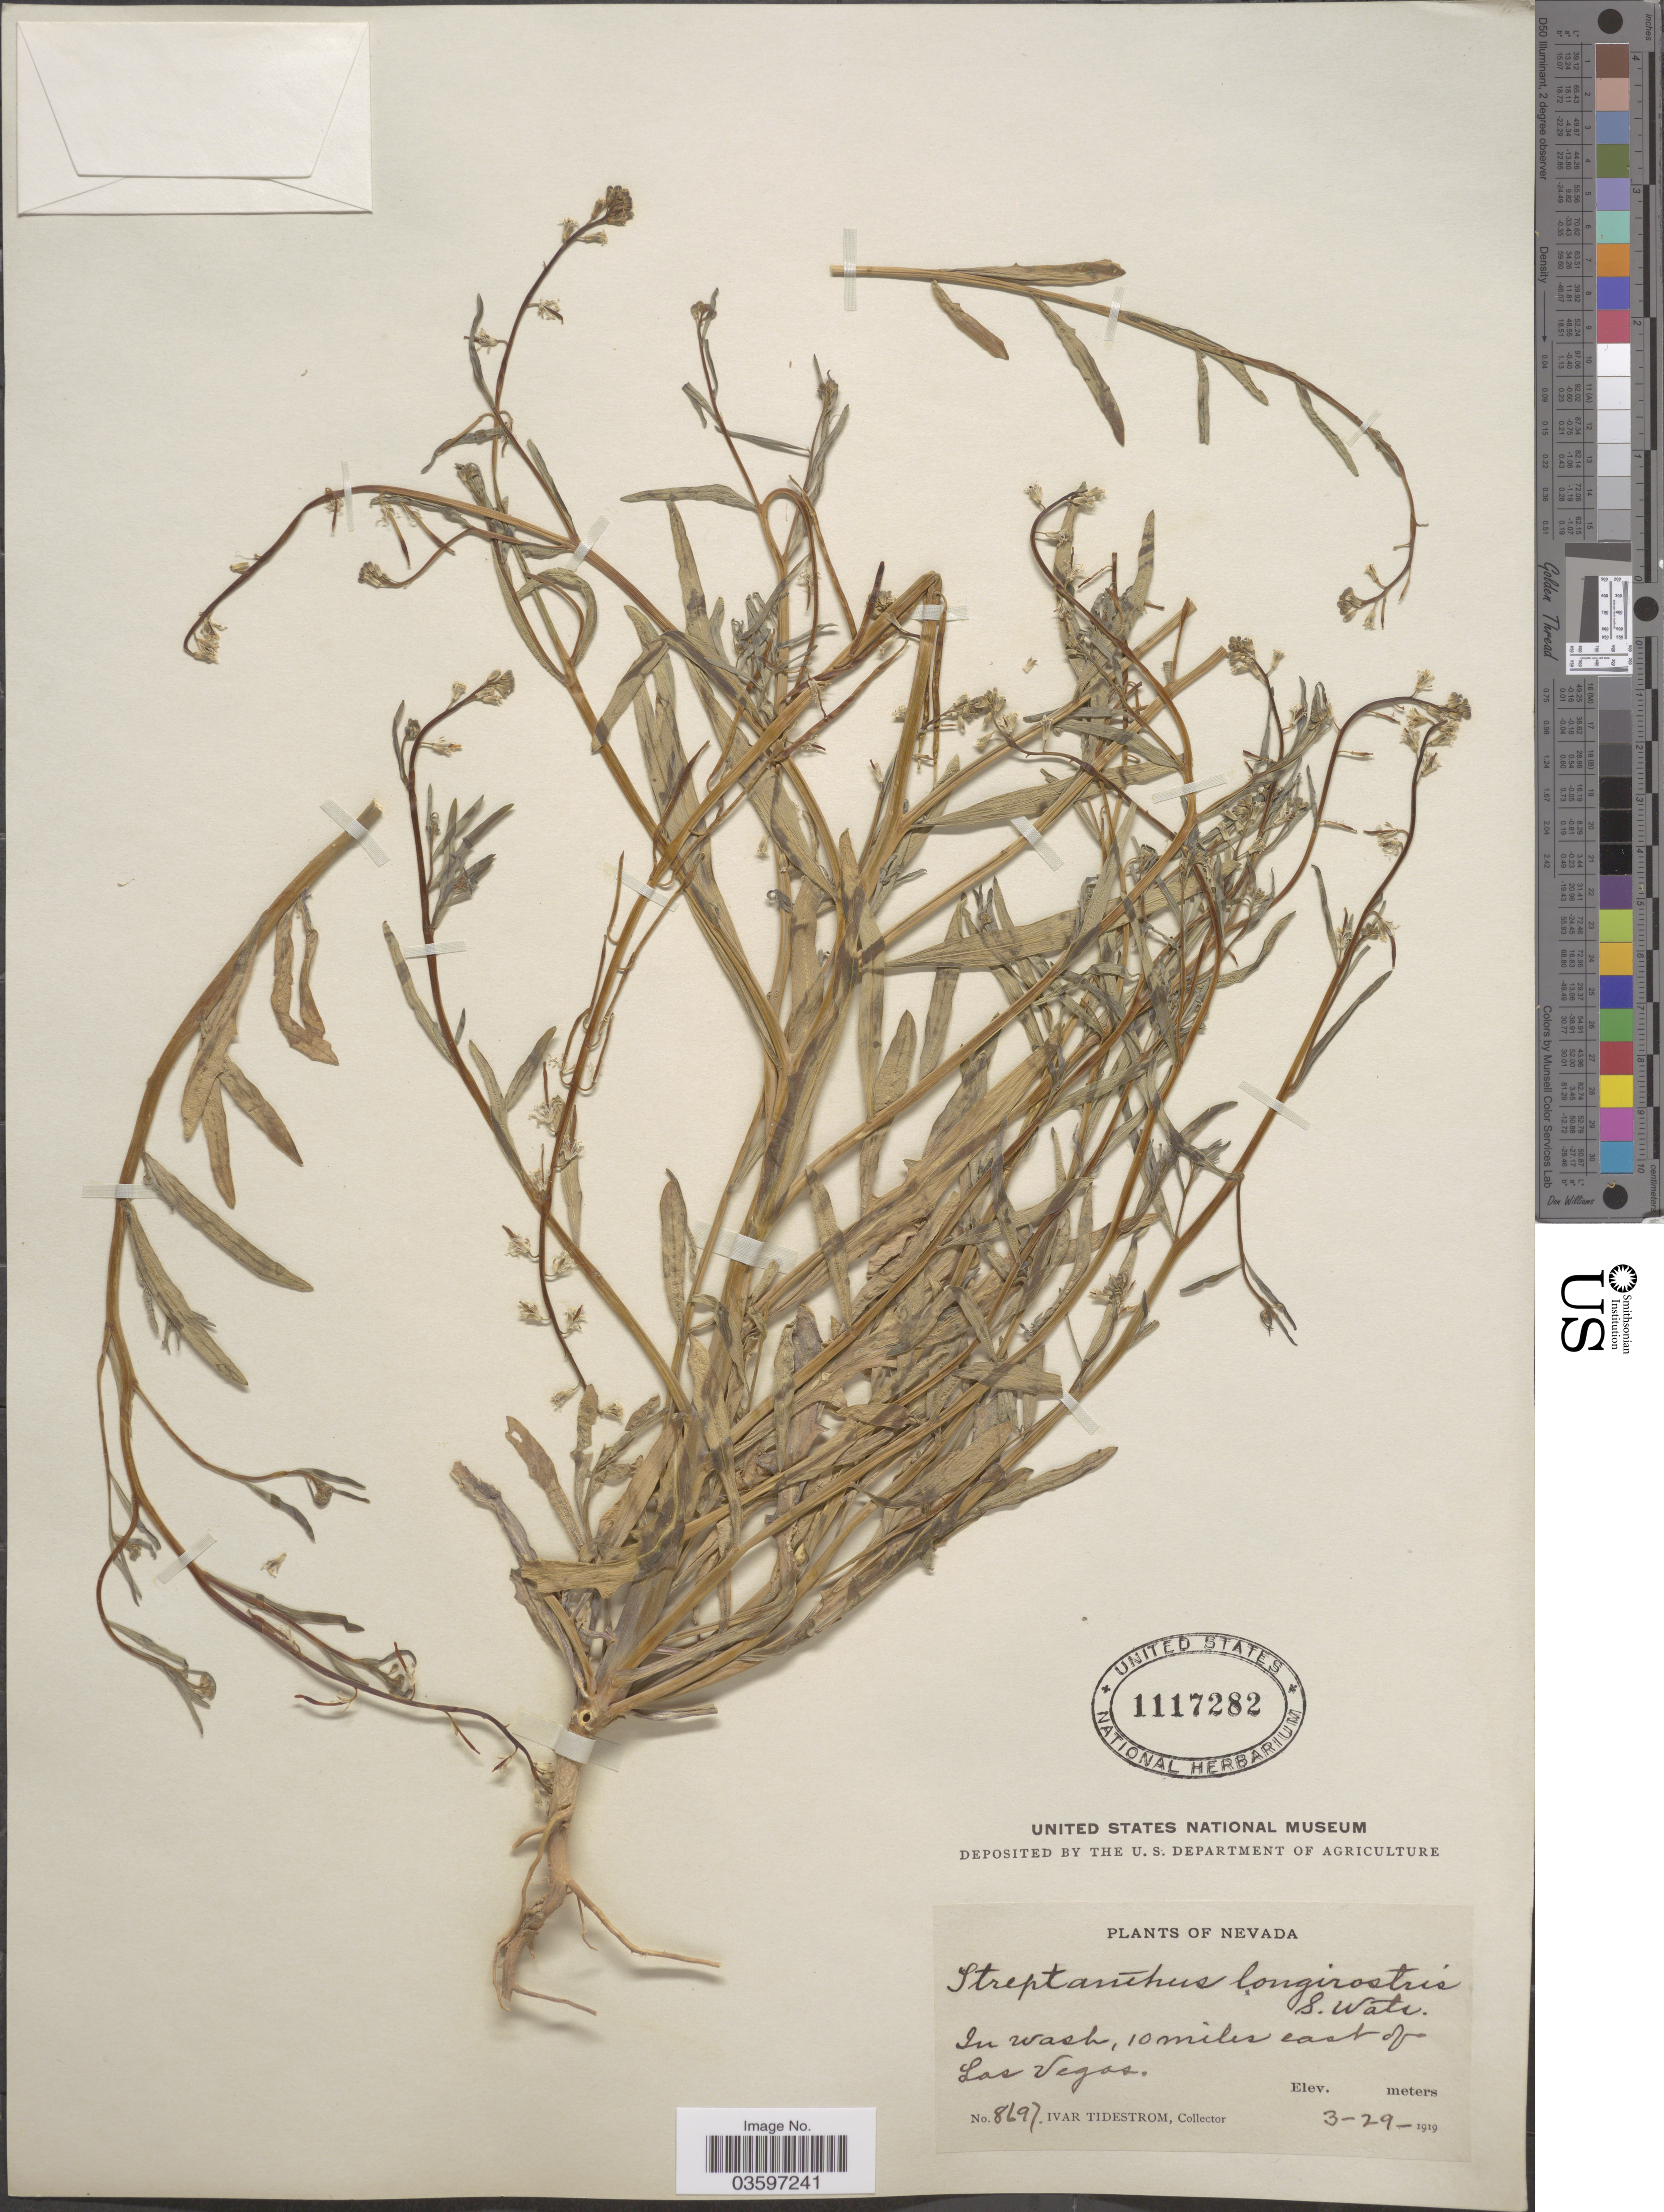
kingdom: Plantae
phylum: Tracheophyta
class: Magnoliopsida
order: Brassicales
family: Brassicaceae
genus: Streptanthella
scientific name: Streptanthella longirostris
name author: (S. Watson) Rydb.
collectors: I. F. Tidestrom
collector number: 8697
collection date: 1919-03-29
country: United States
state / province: Nevada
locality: In wash, 10 miles east of Las Vegas.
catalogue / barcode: US 1117282